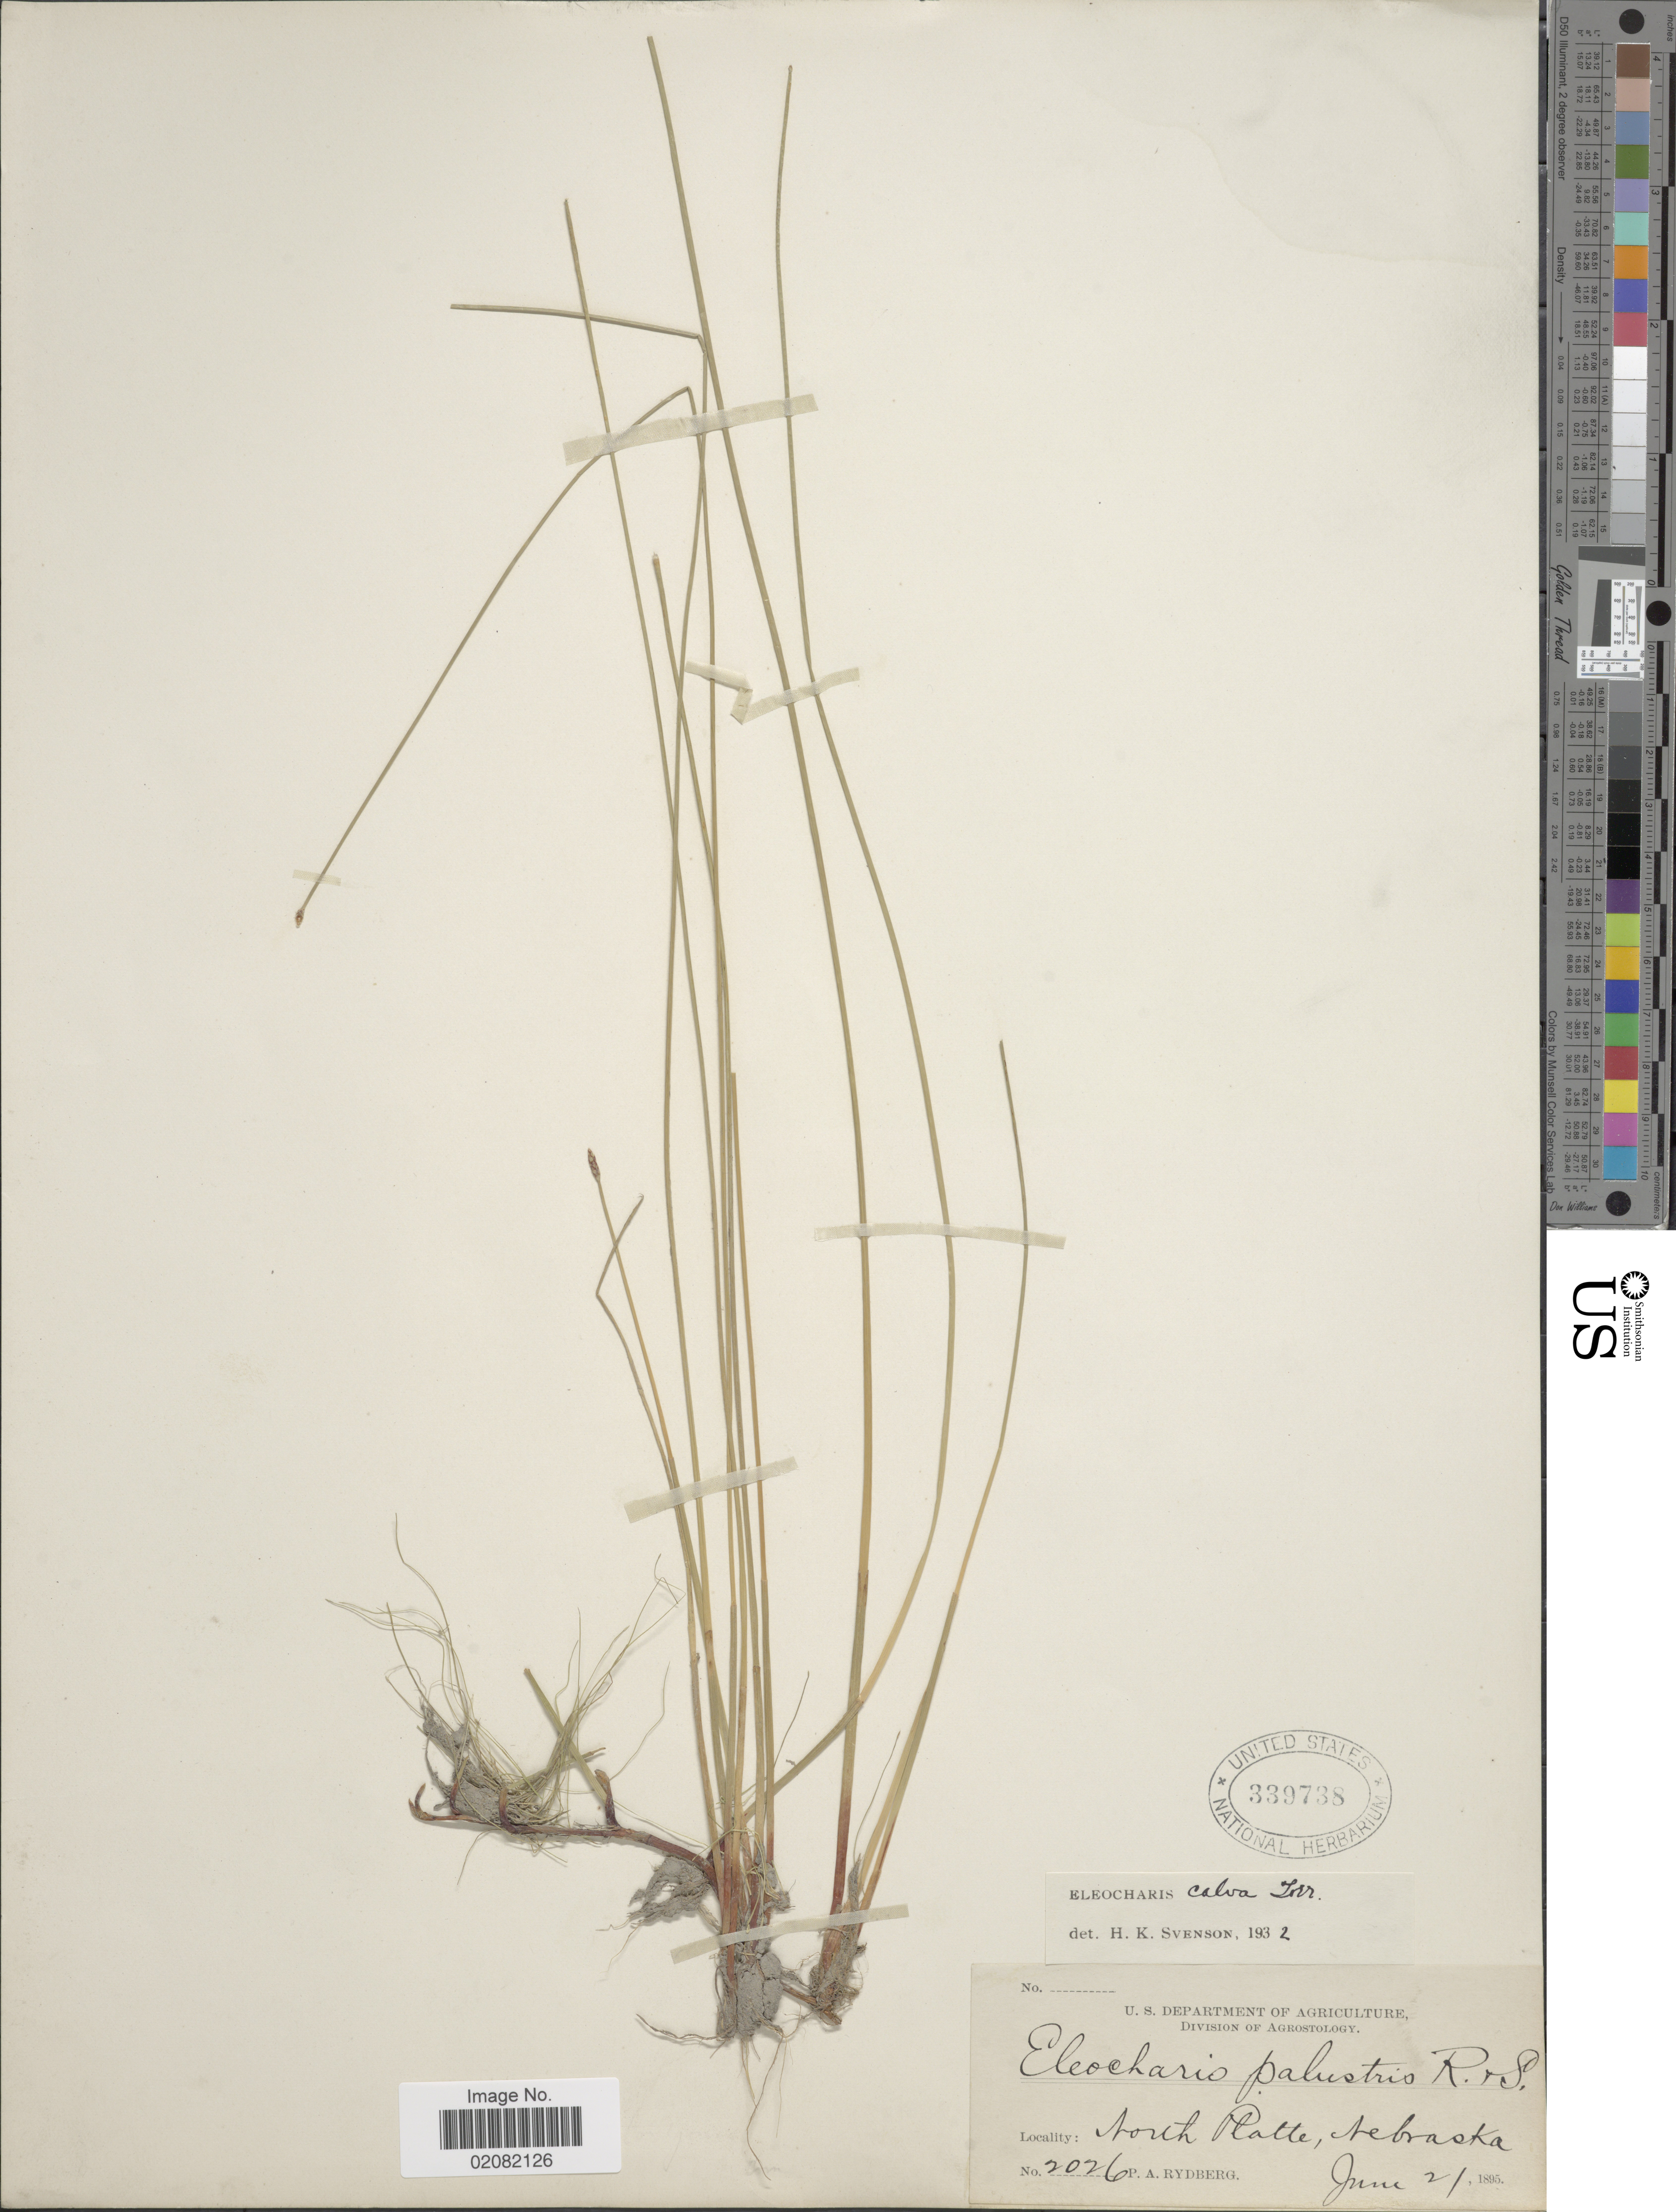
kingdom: Plantae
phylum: Tracheophyta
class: Liliopsida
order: Poales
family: Cyperaceae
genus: Eleocharis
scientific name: Eleocharis erythropoda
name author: Steud.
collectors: P. A. Rydberg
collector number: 2026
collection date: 1895-06-21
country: United States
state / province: Nebraska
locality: North Platte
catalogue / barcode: US 339738